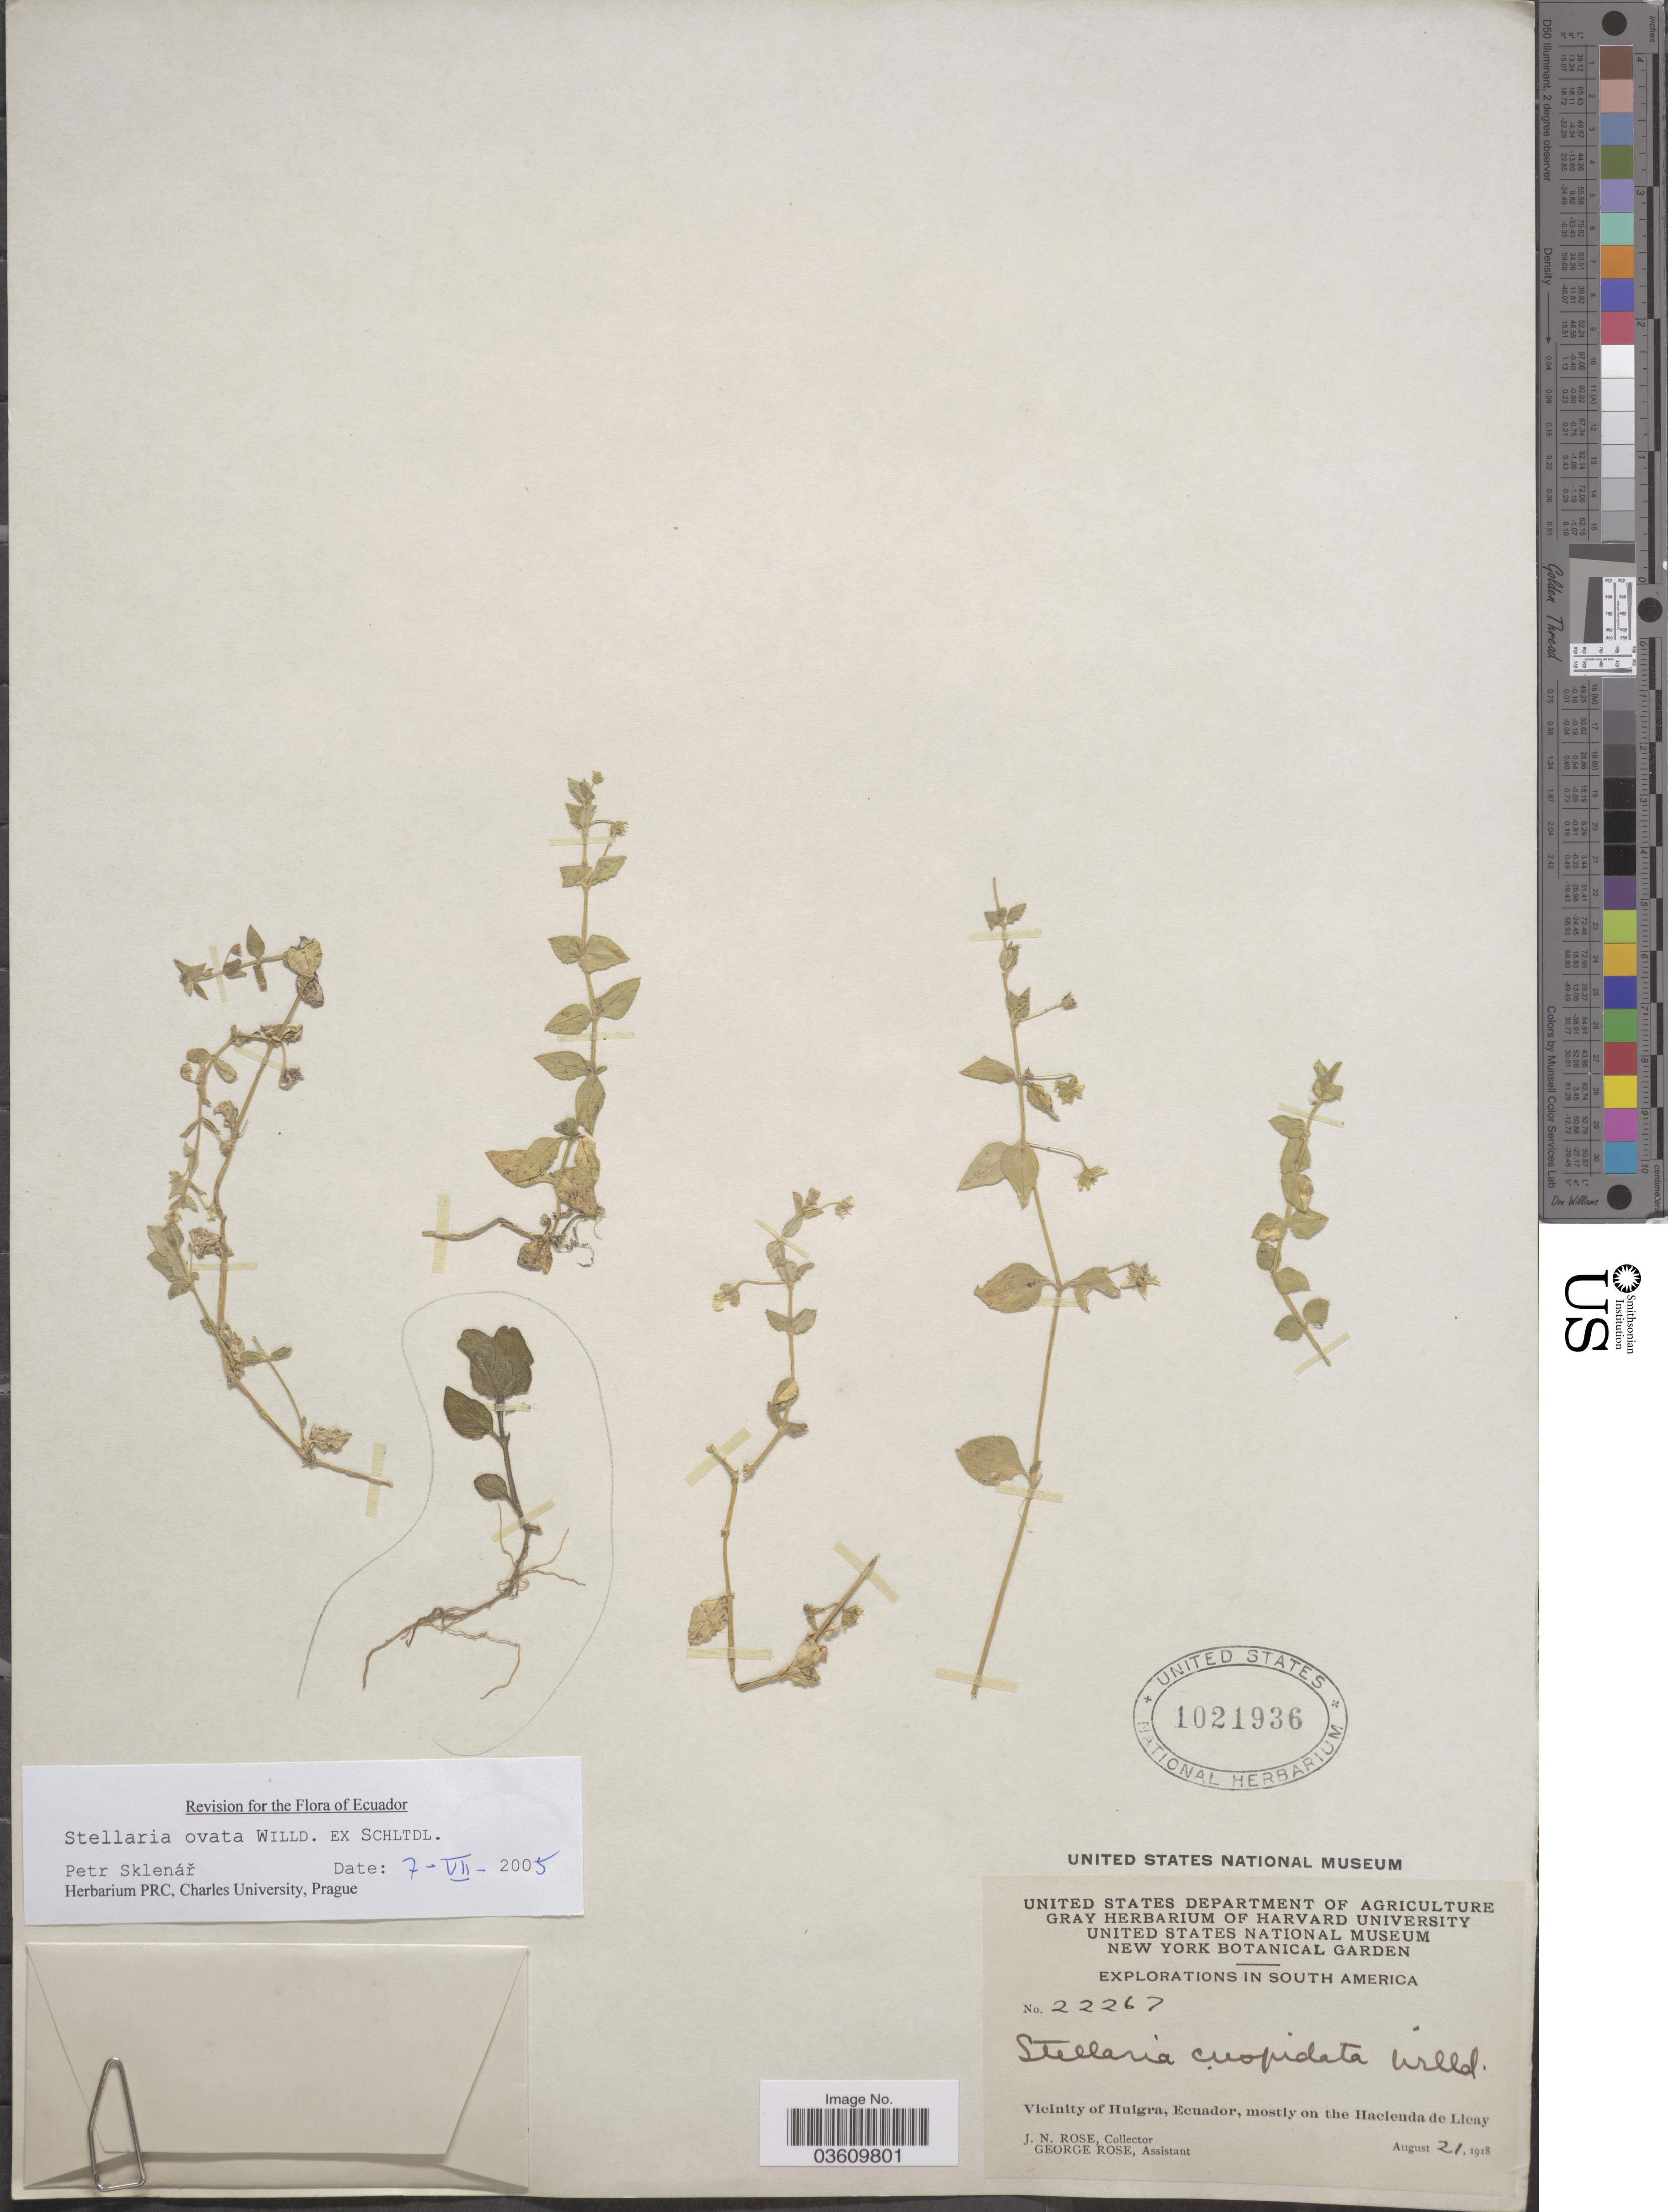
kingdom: Plantae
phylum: Tracheophyta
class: Magnoliopsida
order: Caryophyllales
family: Caryophyllaceae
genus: Stellaria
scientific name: Stellaria ovata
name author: Willd.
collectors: J. N. Rose & G. Rose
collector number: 22267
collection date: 1918-08-21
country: Ecuador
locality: Vicinity of Huigra, mostly on the Hacienda de Licay.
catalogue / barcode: US 1021936